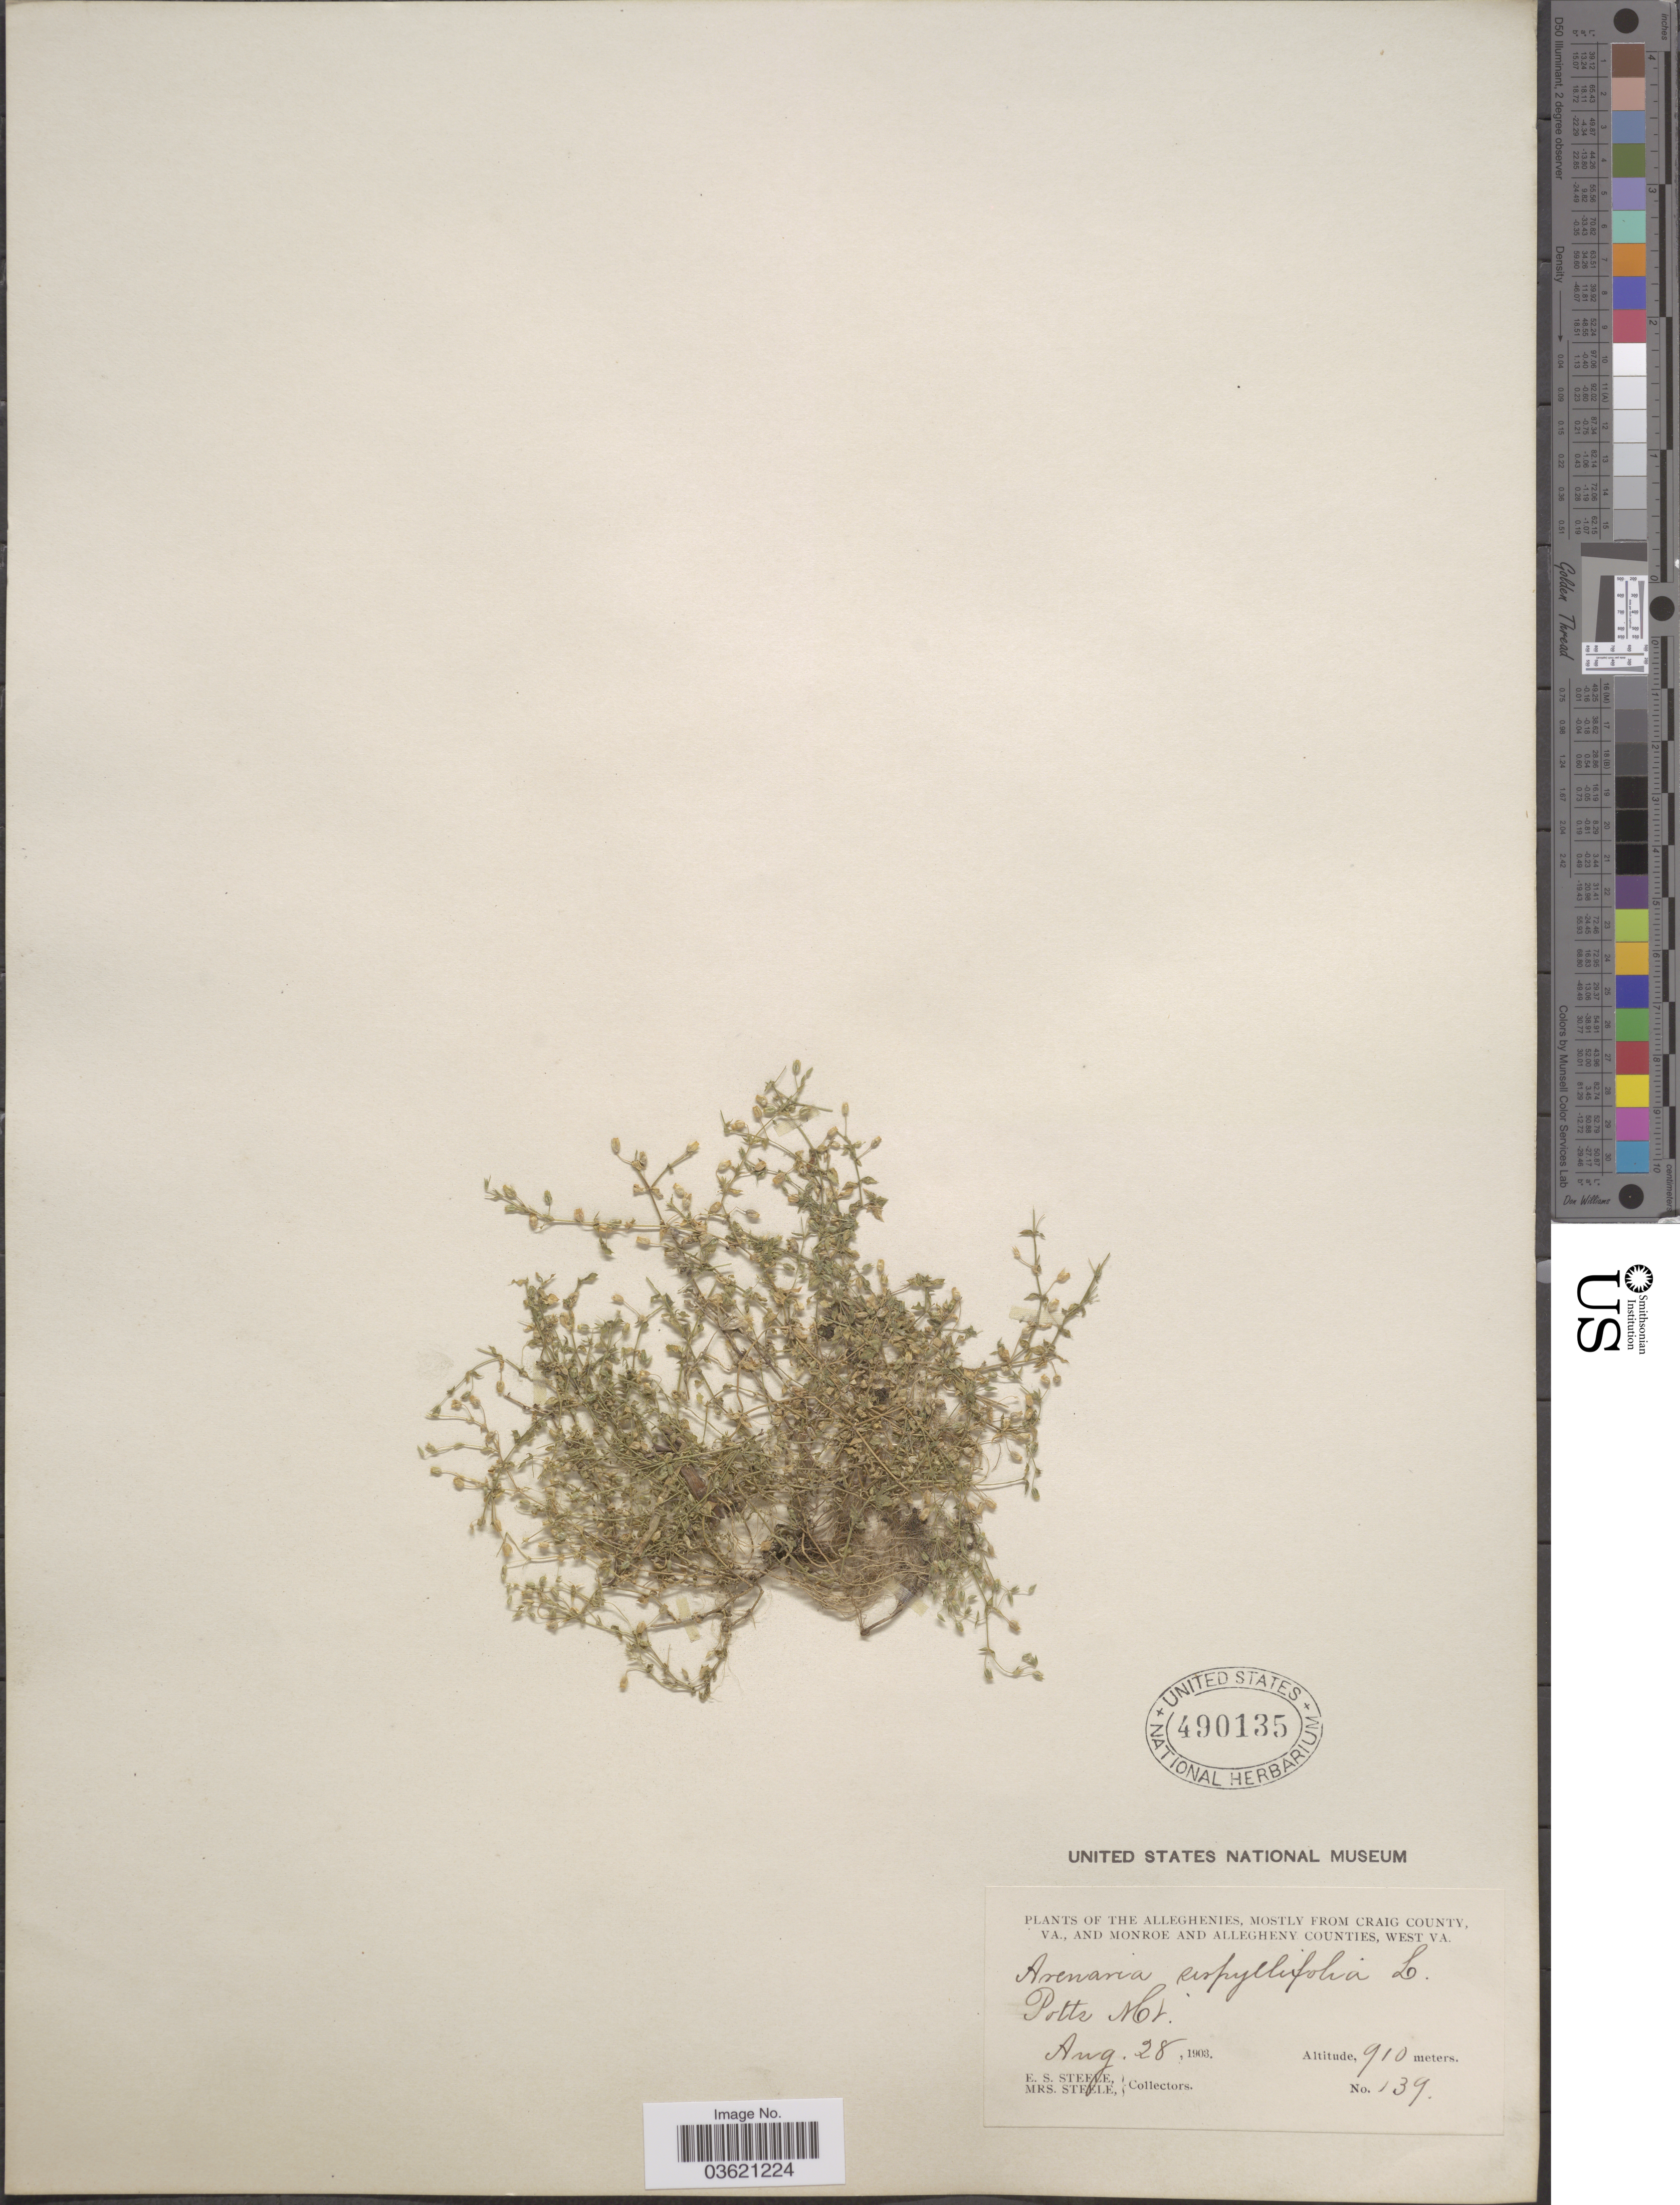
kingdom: Plantae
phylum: Tracheophyta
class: Magnoliopsida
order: Caryophyllales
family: Caryophyllaceae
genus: Arenaria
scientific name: Arenaria serpyllifolia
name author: L.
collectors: E. Steele & Mrs. E. S. Steele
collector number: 139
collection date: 1903-08-28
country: United States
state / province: West Virginia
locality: Monroe and Allegheny Counties. Potts.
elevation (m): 910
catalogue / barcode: US 490135